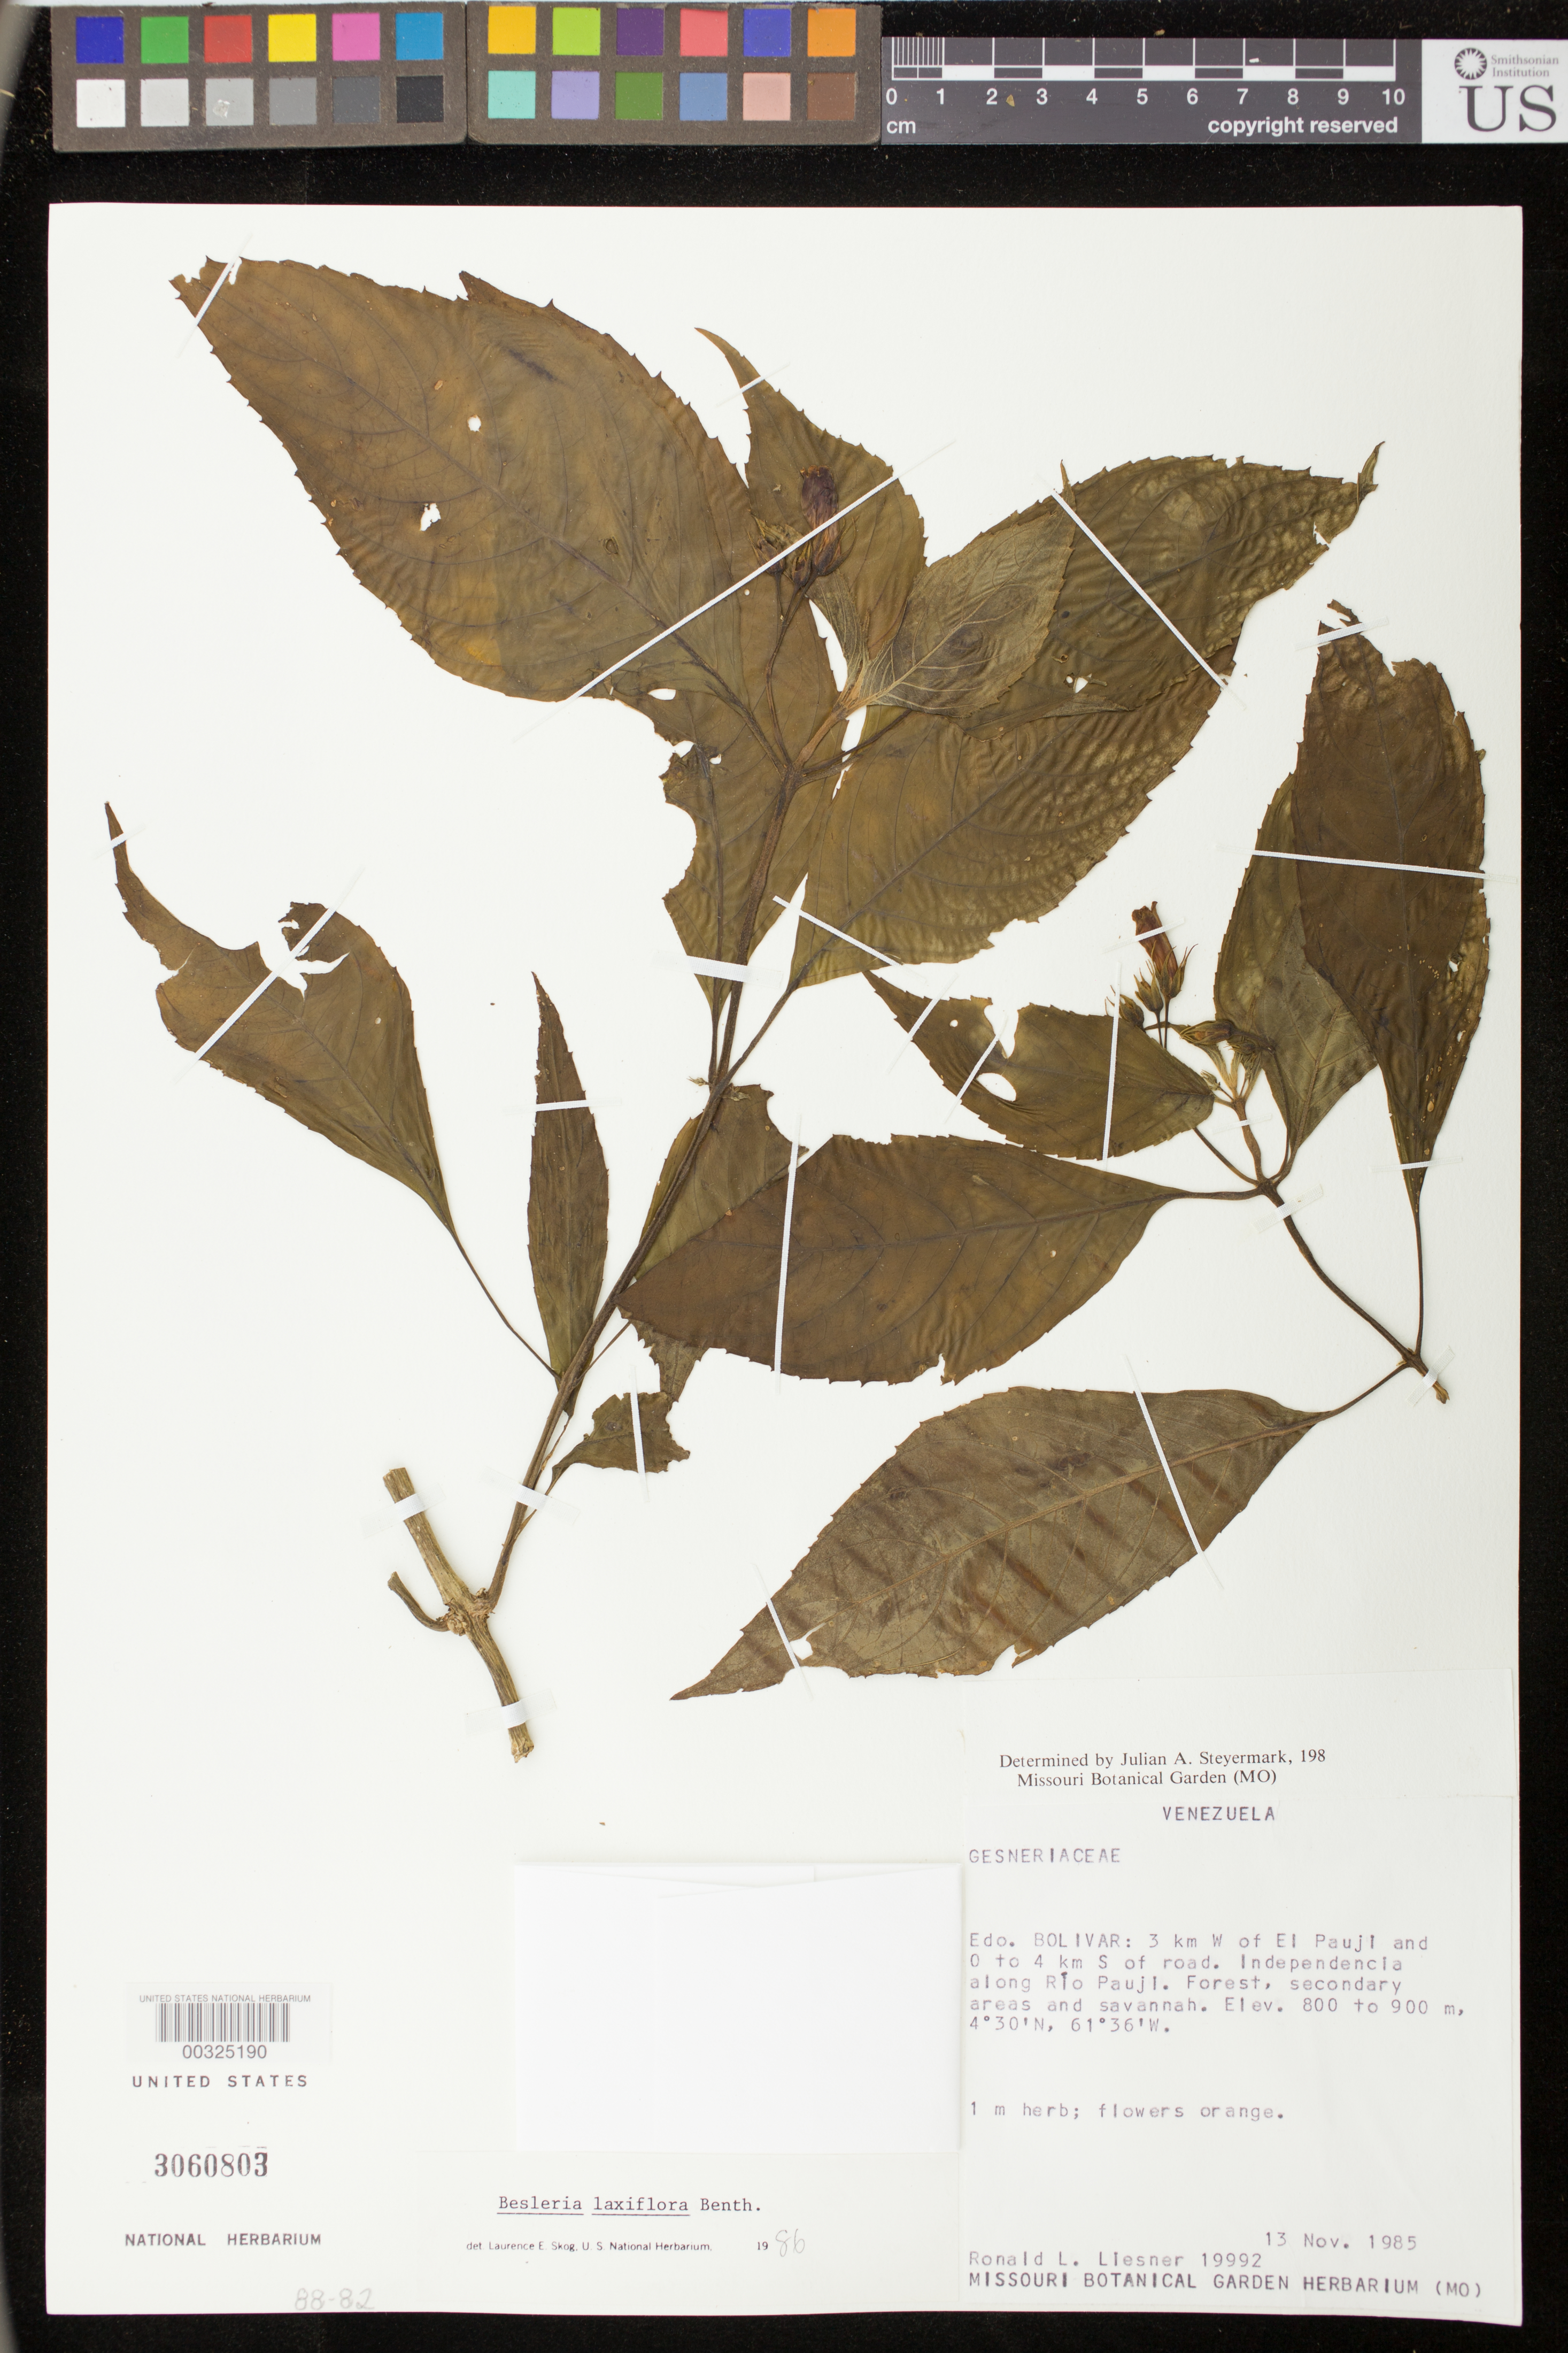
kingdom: Plantae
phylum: Tracheophyta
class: Magnoliopsida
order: Lamiales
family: Gesneriaceae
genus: Besleria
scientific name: Besleria laxiflora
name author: Benth.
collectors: R. L. Liesner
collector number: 19992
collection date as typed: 13 Nov 1985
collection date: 1985-11-13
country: Venezuela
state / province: Bolívar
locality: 3 km W of El Pauji and 0 - 4 km S of road, Independencia along Rio Pauji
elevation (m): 800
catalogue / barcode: US 3060803